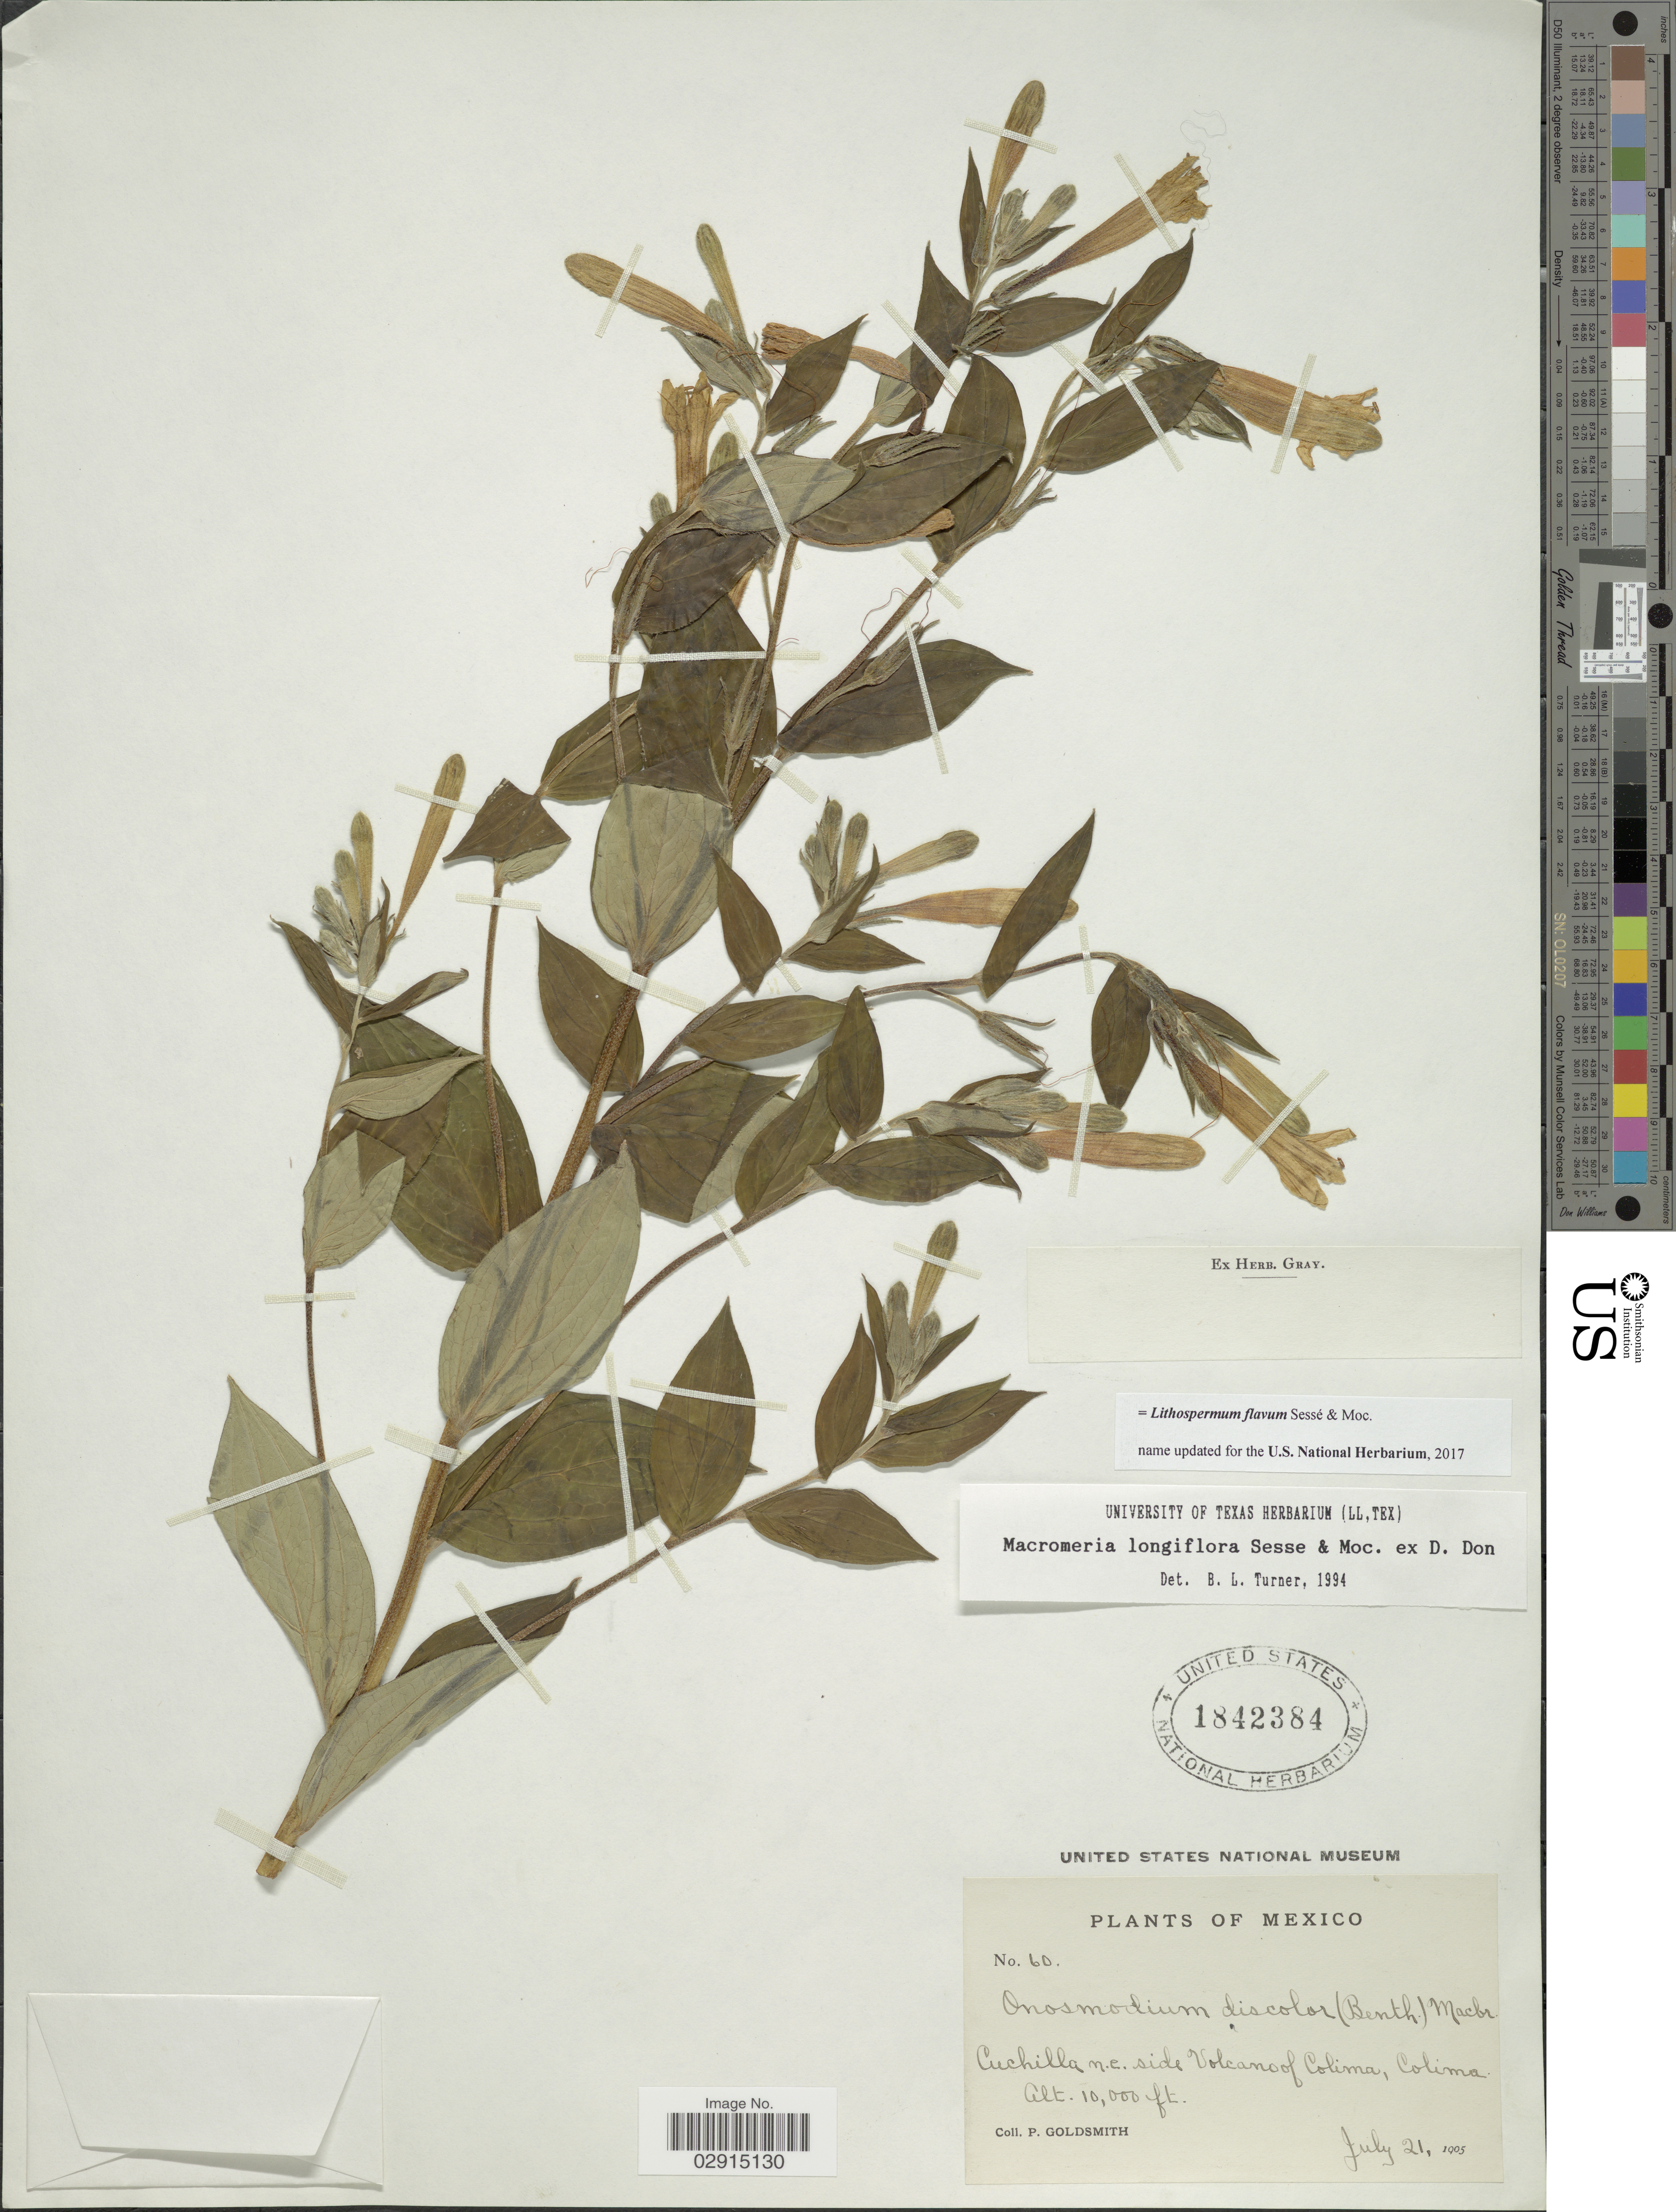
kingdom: Plantae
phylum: Tracheophyta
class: Magnoliopsida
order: Boraginales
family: Boraginaceae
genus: Lithospermum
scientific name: Lithospermum flavum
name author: Sessé & Moc.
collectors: P. Goldsmith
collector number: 60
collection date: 1905-07-21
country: Mexico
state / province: Colima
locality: Cuchilla n.e. side Volcano Colima, Colima.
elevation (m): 3048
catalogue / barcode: US 1842384